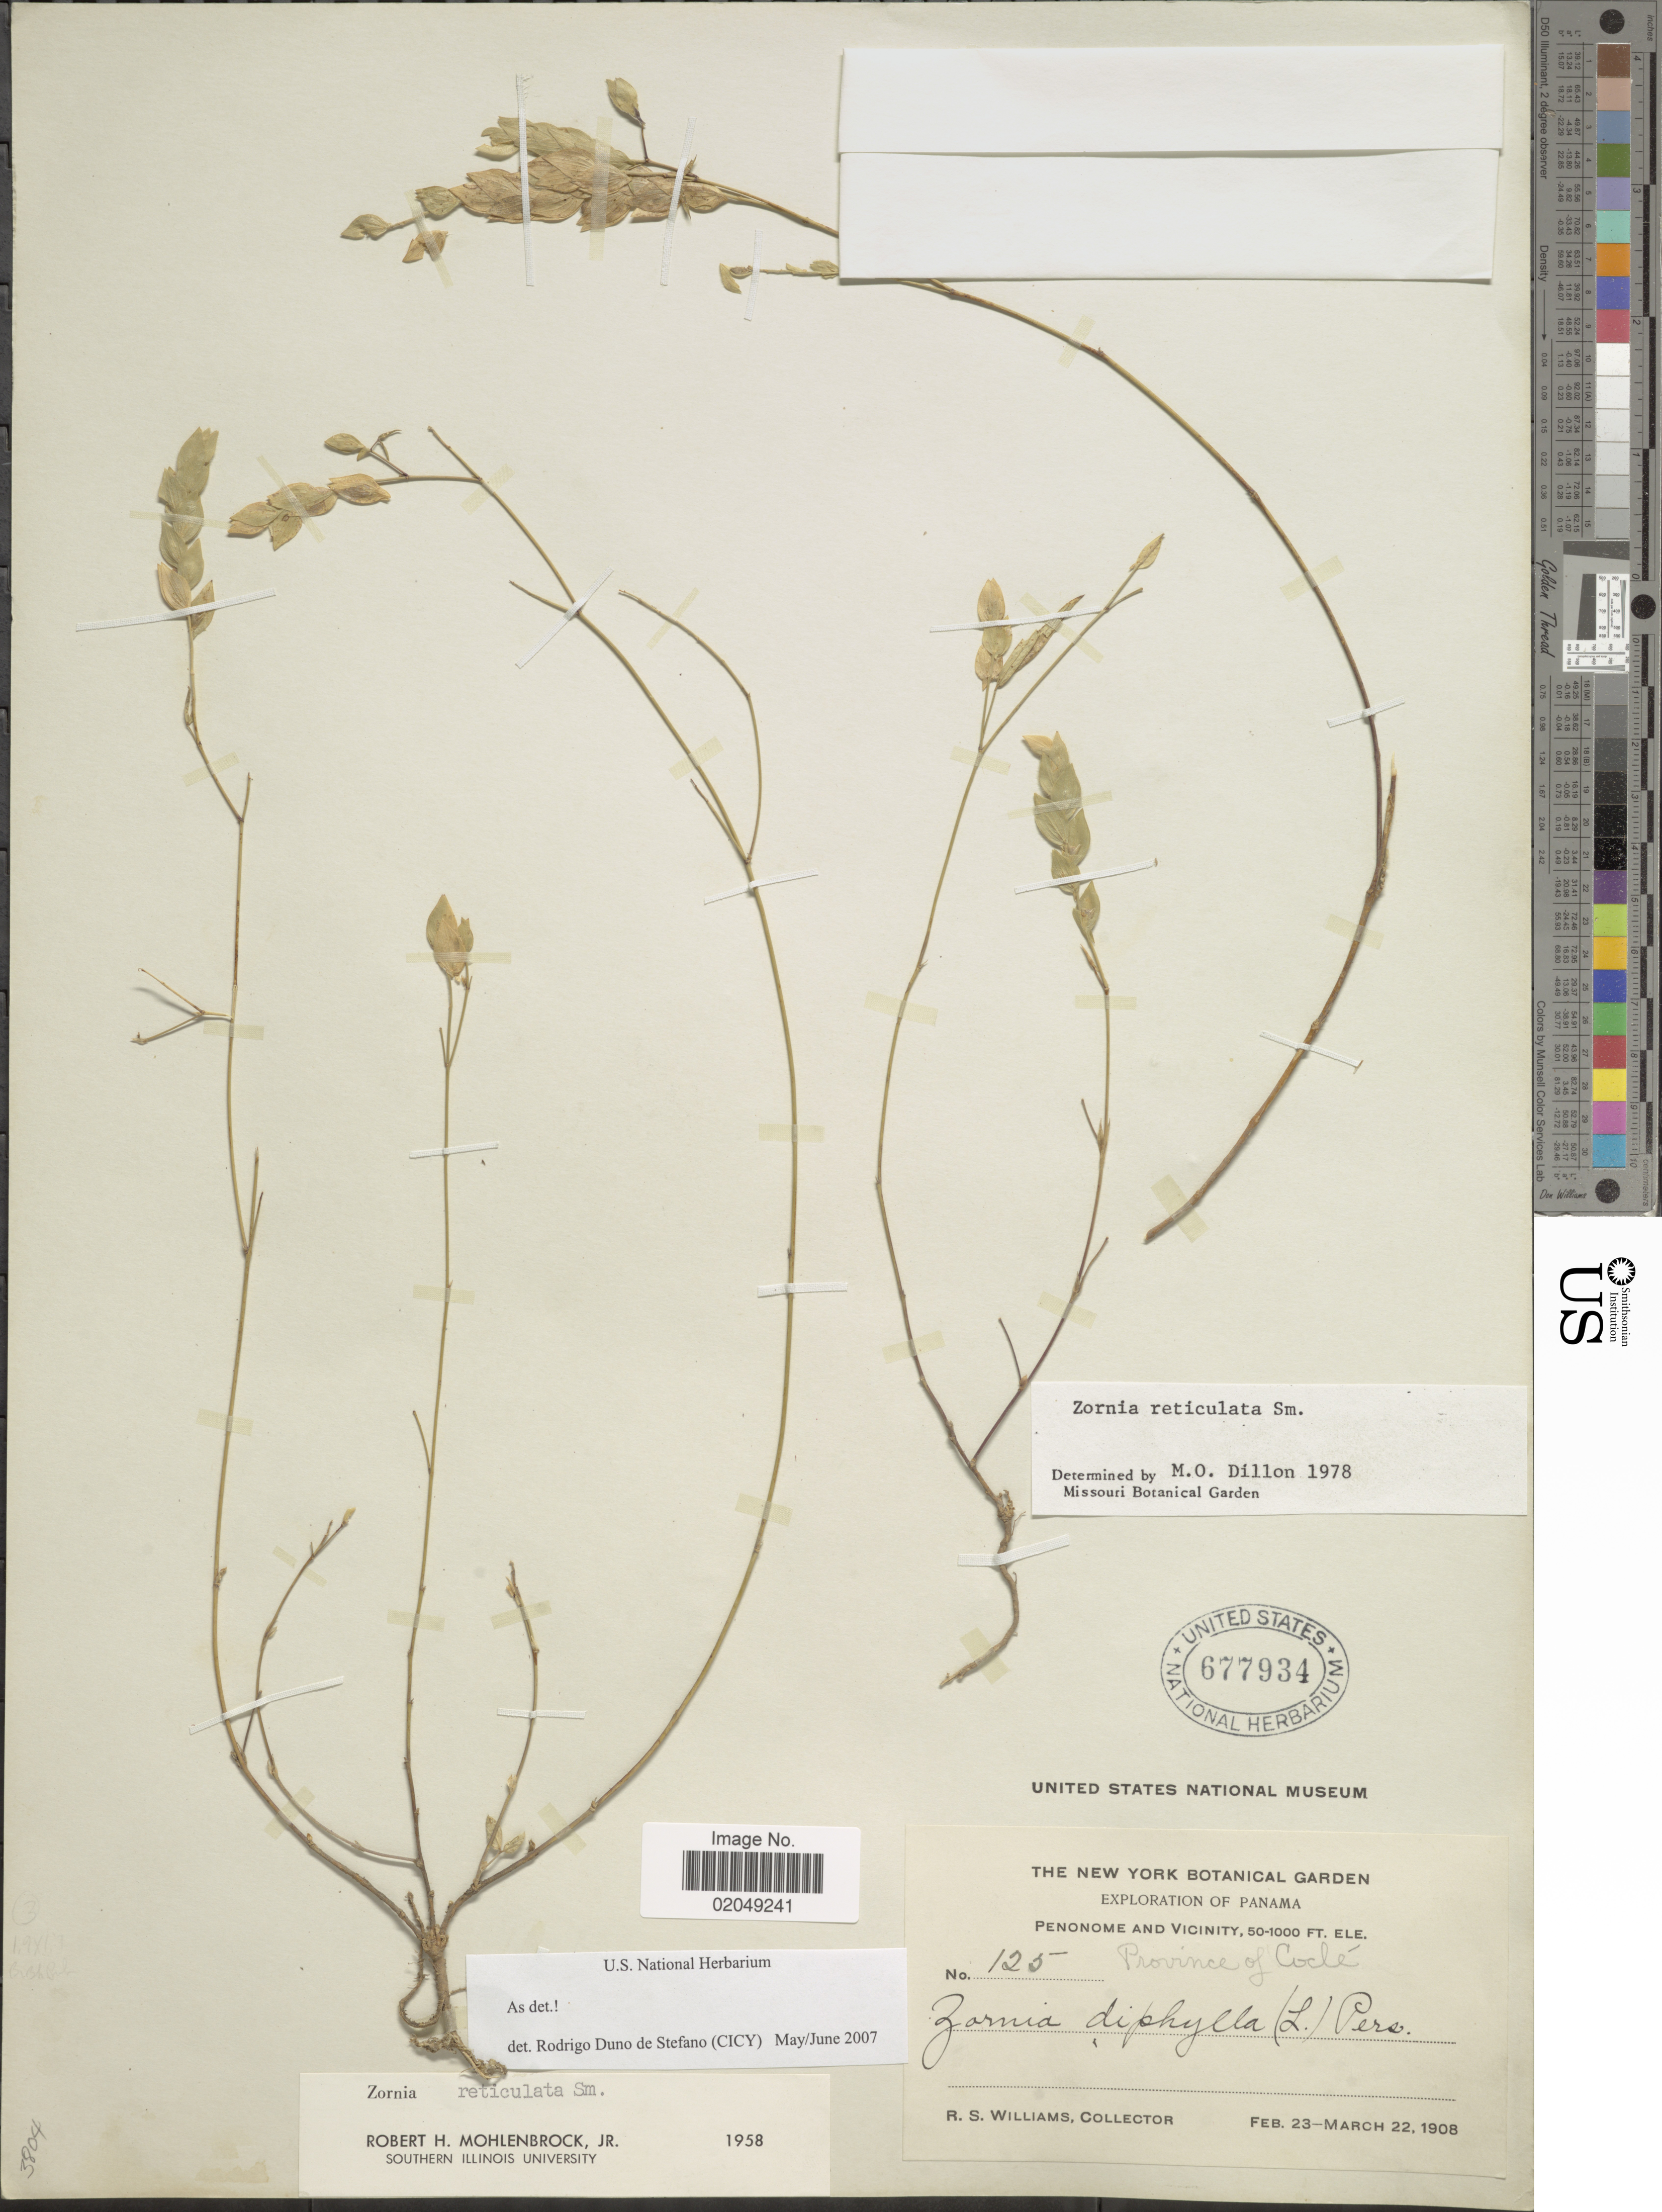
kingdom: Plantae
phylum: Tracheophyta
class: Magnoliopsida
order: Fabales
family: Fabaceae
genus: Zornia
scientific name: Zornia reticulata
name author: Sm.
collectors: R. S. Williams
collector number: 125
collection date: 1908-02-23/1908-03-22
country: Panama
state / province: Coclé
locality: Penonome and vicinity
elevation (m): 15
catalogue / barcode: US 677934